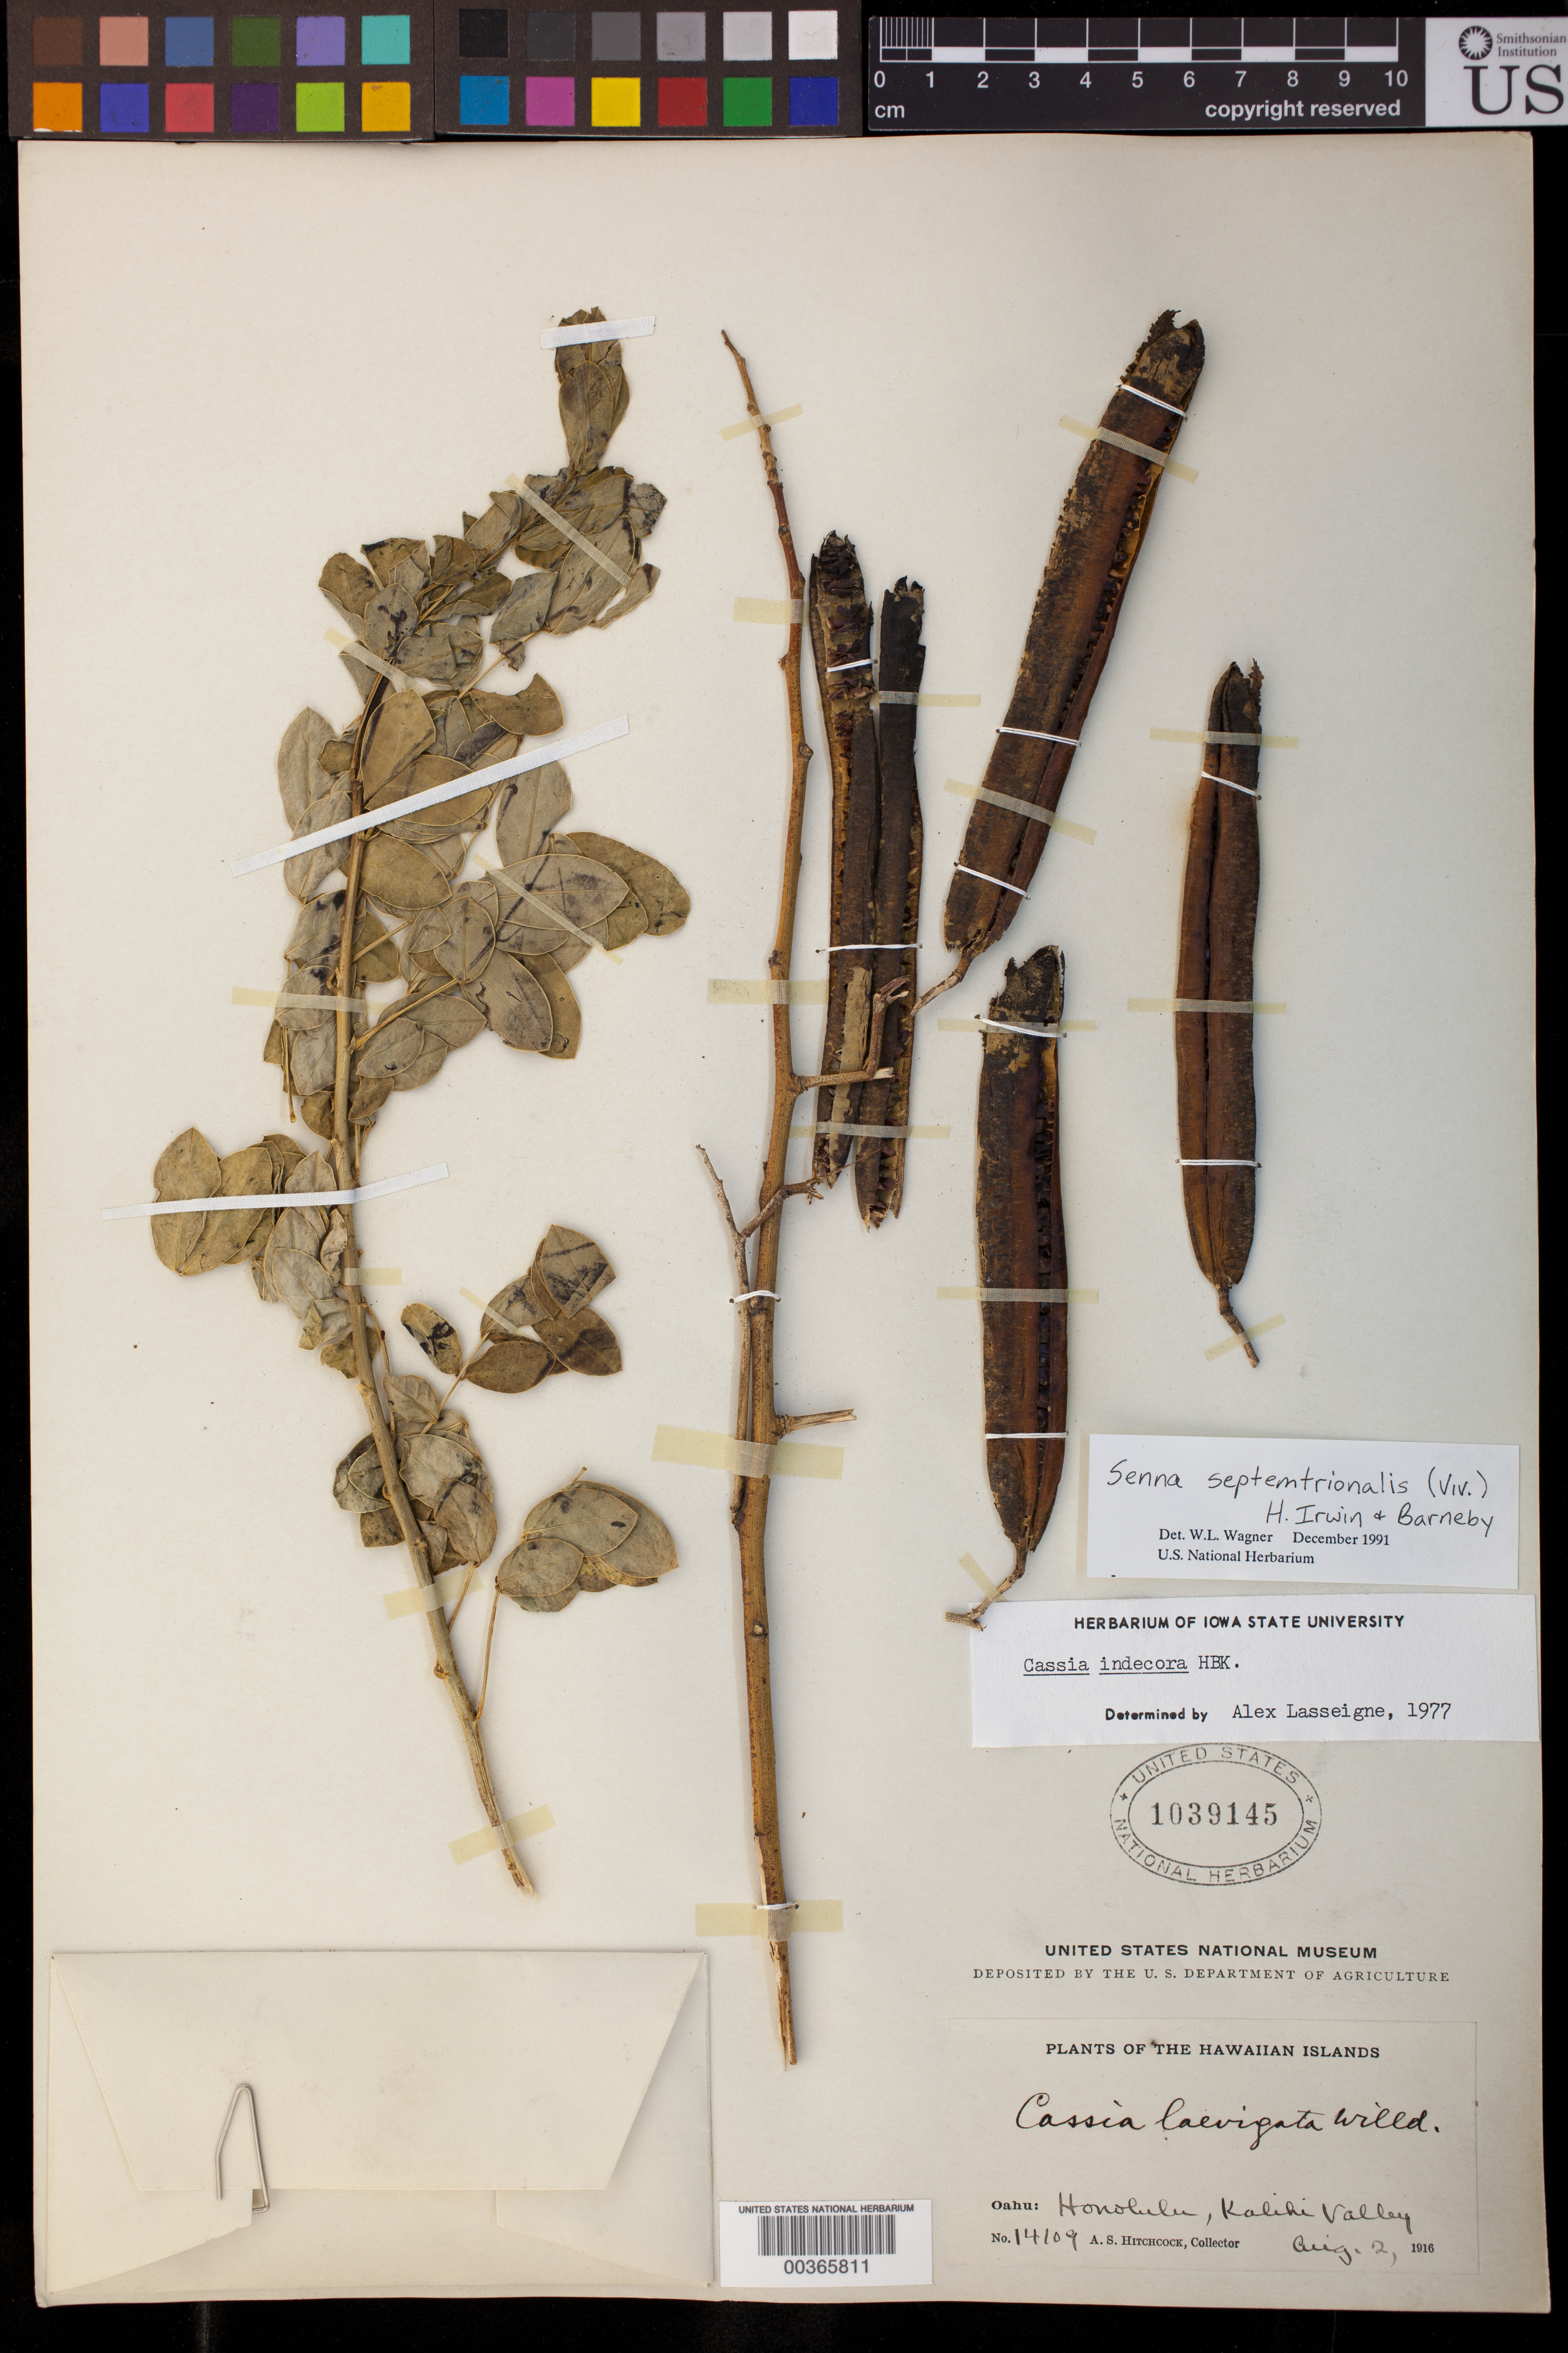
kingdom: Plantae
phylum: Tracheophyta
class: Magnoliopsida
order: Fabales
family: Fabaceae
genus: Senna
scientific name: Senna septemtrionalis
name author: (Viv.) H.S. Irwin & Barneby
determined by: Wagner, W. L., (BOT), Smithsonian Institution - National Museum of Natural History (UNITED STATES)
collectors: A. S. Hitchcock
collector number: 14109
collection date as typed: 02 Aug 1916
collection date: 1916-08-02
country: United States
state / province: Hawaii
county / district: Honolulu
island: Oahu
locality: Kalihi valley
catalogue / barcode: US 1039145